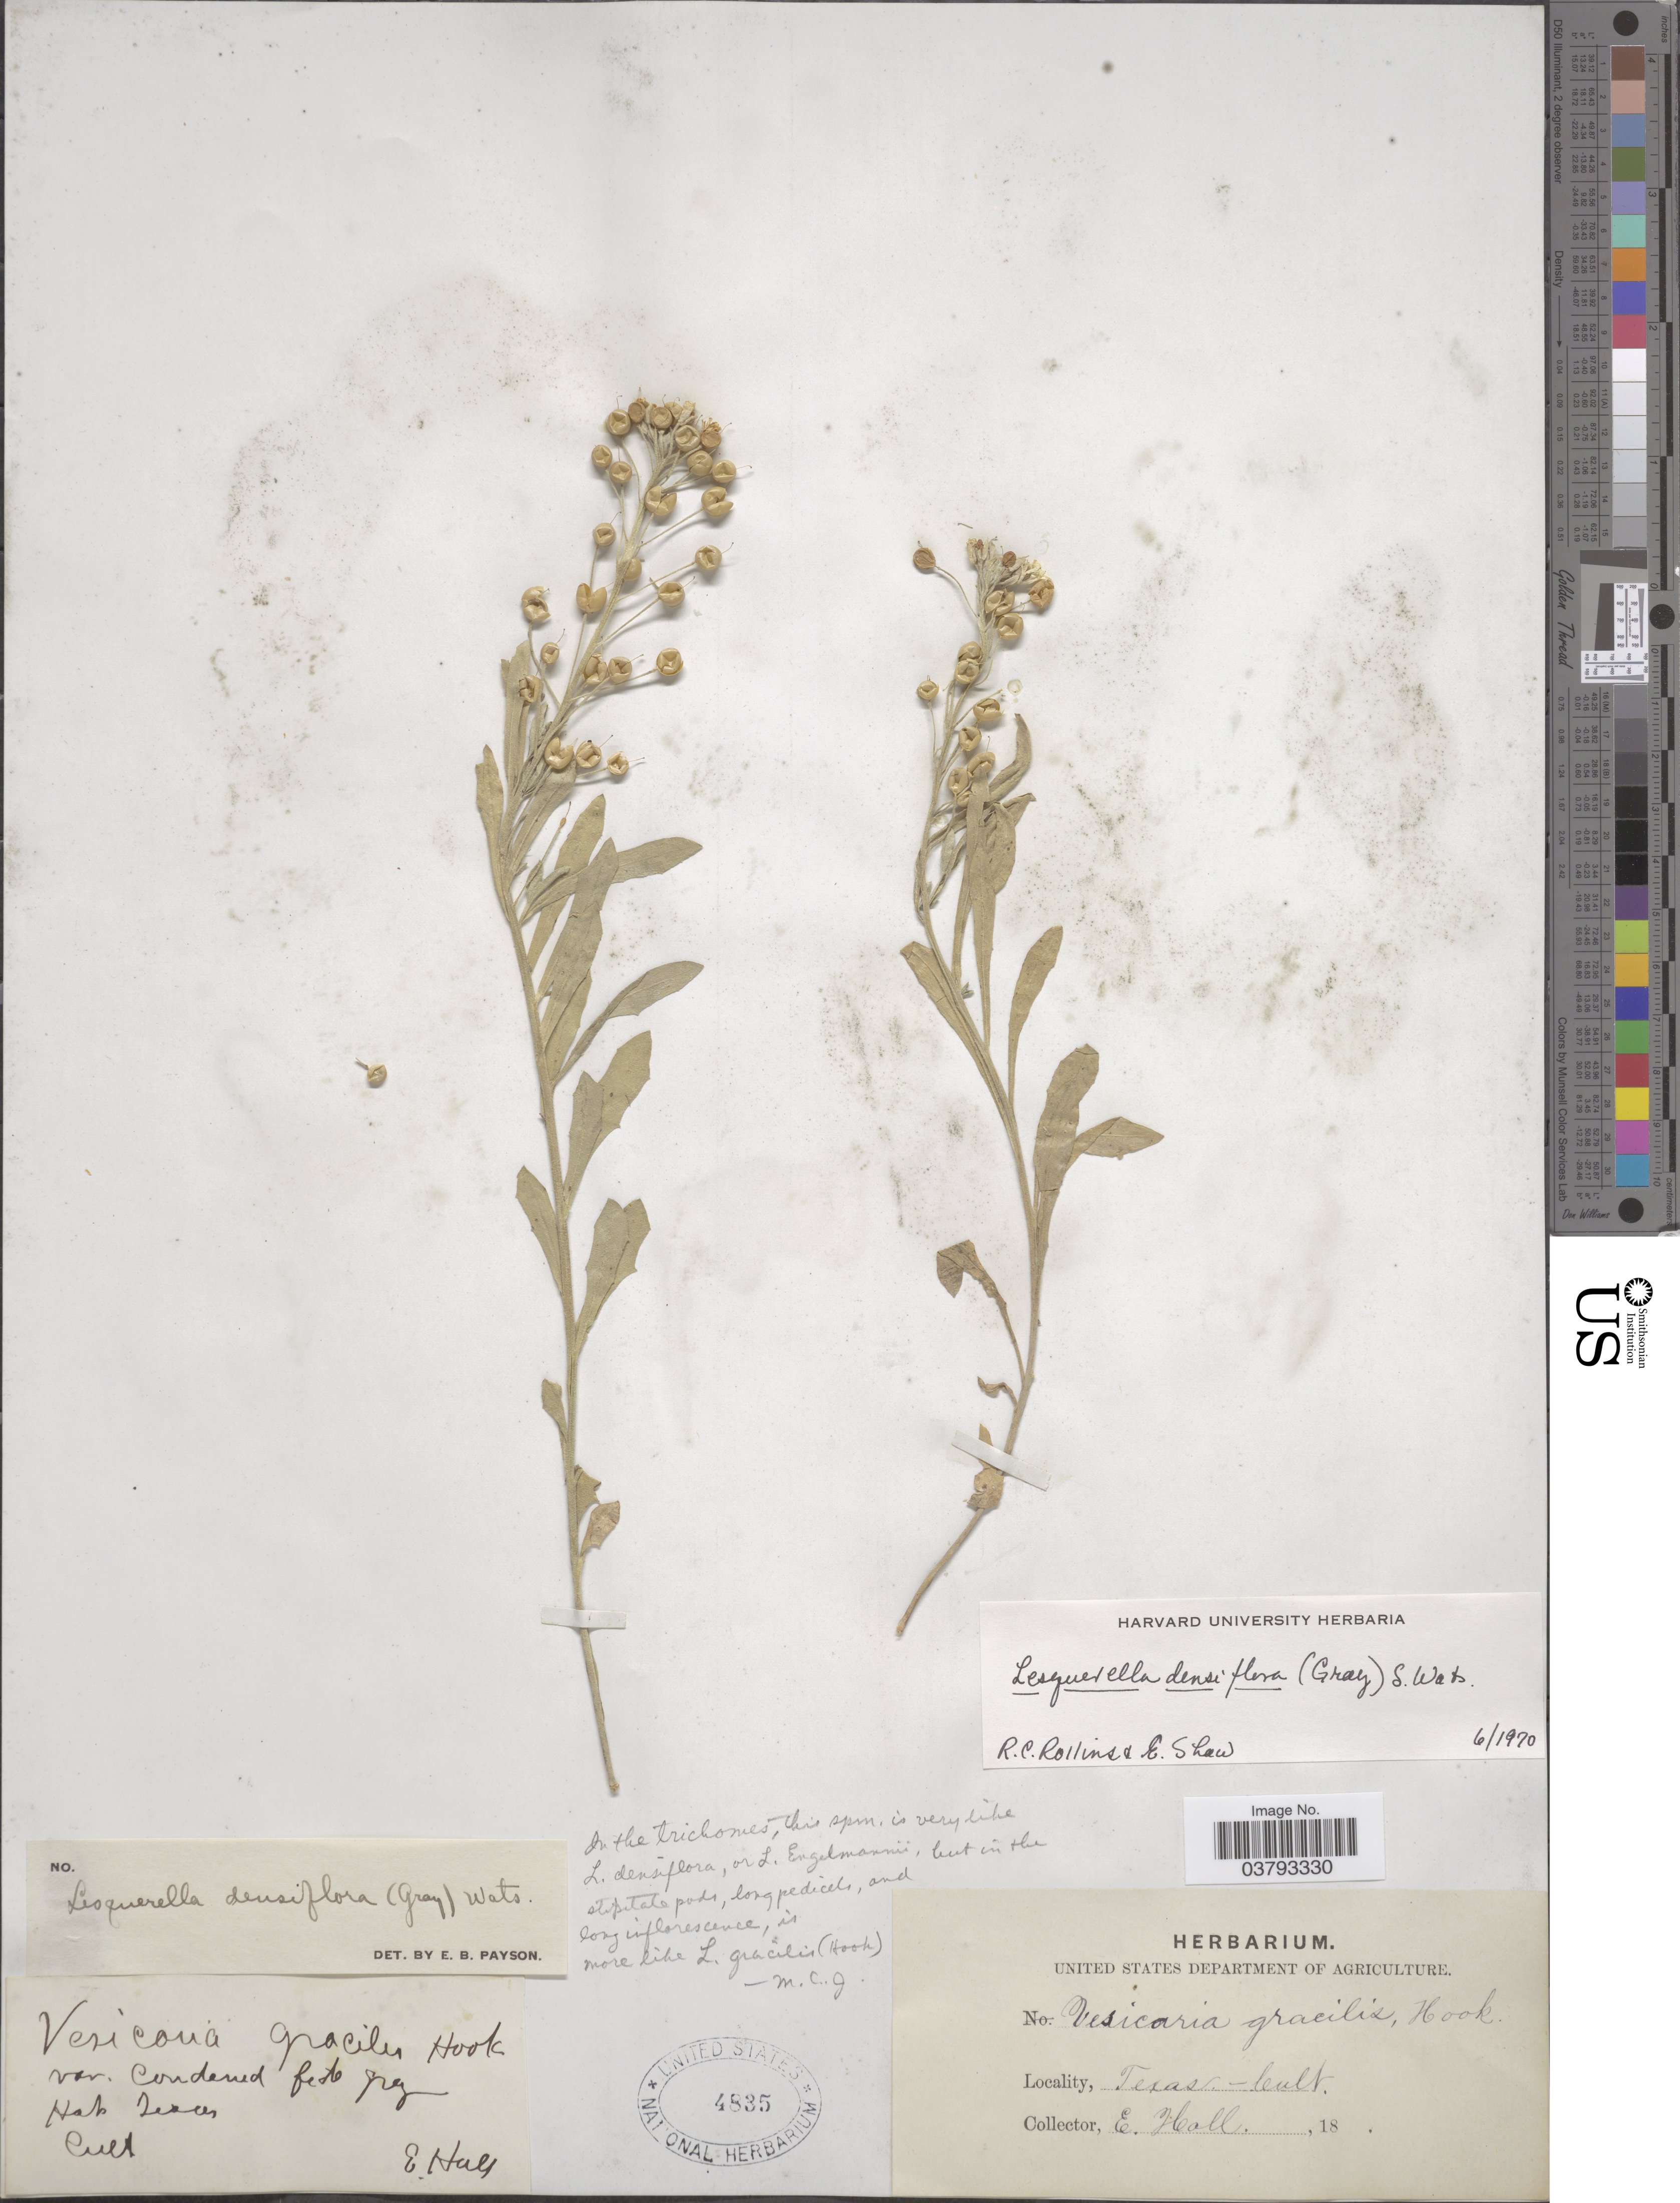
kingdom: Plantae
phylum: Tracheophyta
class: Magnoliopsida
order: Brassicales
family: Brassicaceae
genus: Lesquerella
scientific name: Lesquerella densiflora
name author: (A. Gray) S. Watson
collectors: E. Hall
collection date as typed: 18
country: United States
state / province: Texas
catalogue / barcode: US 4835